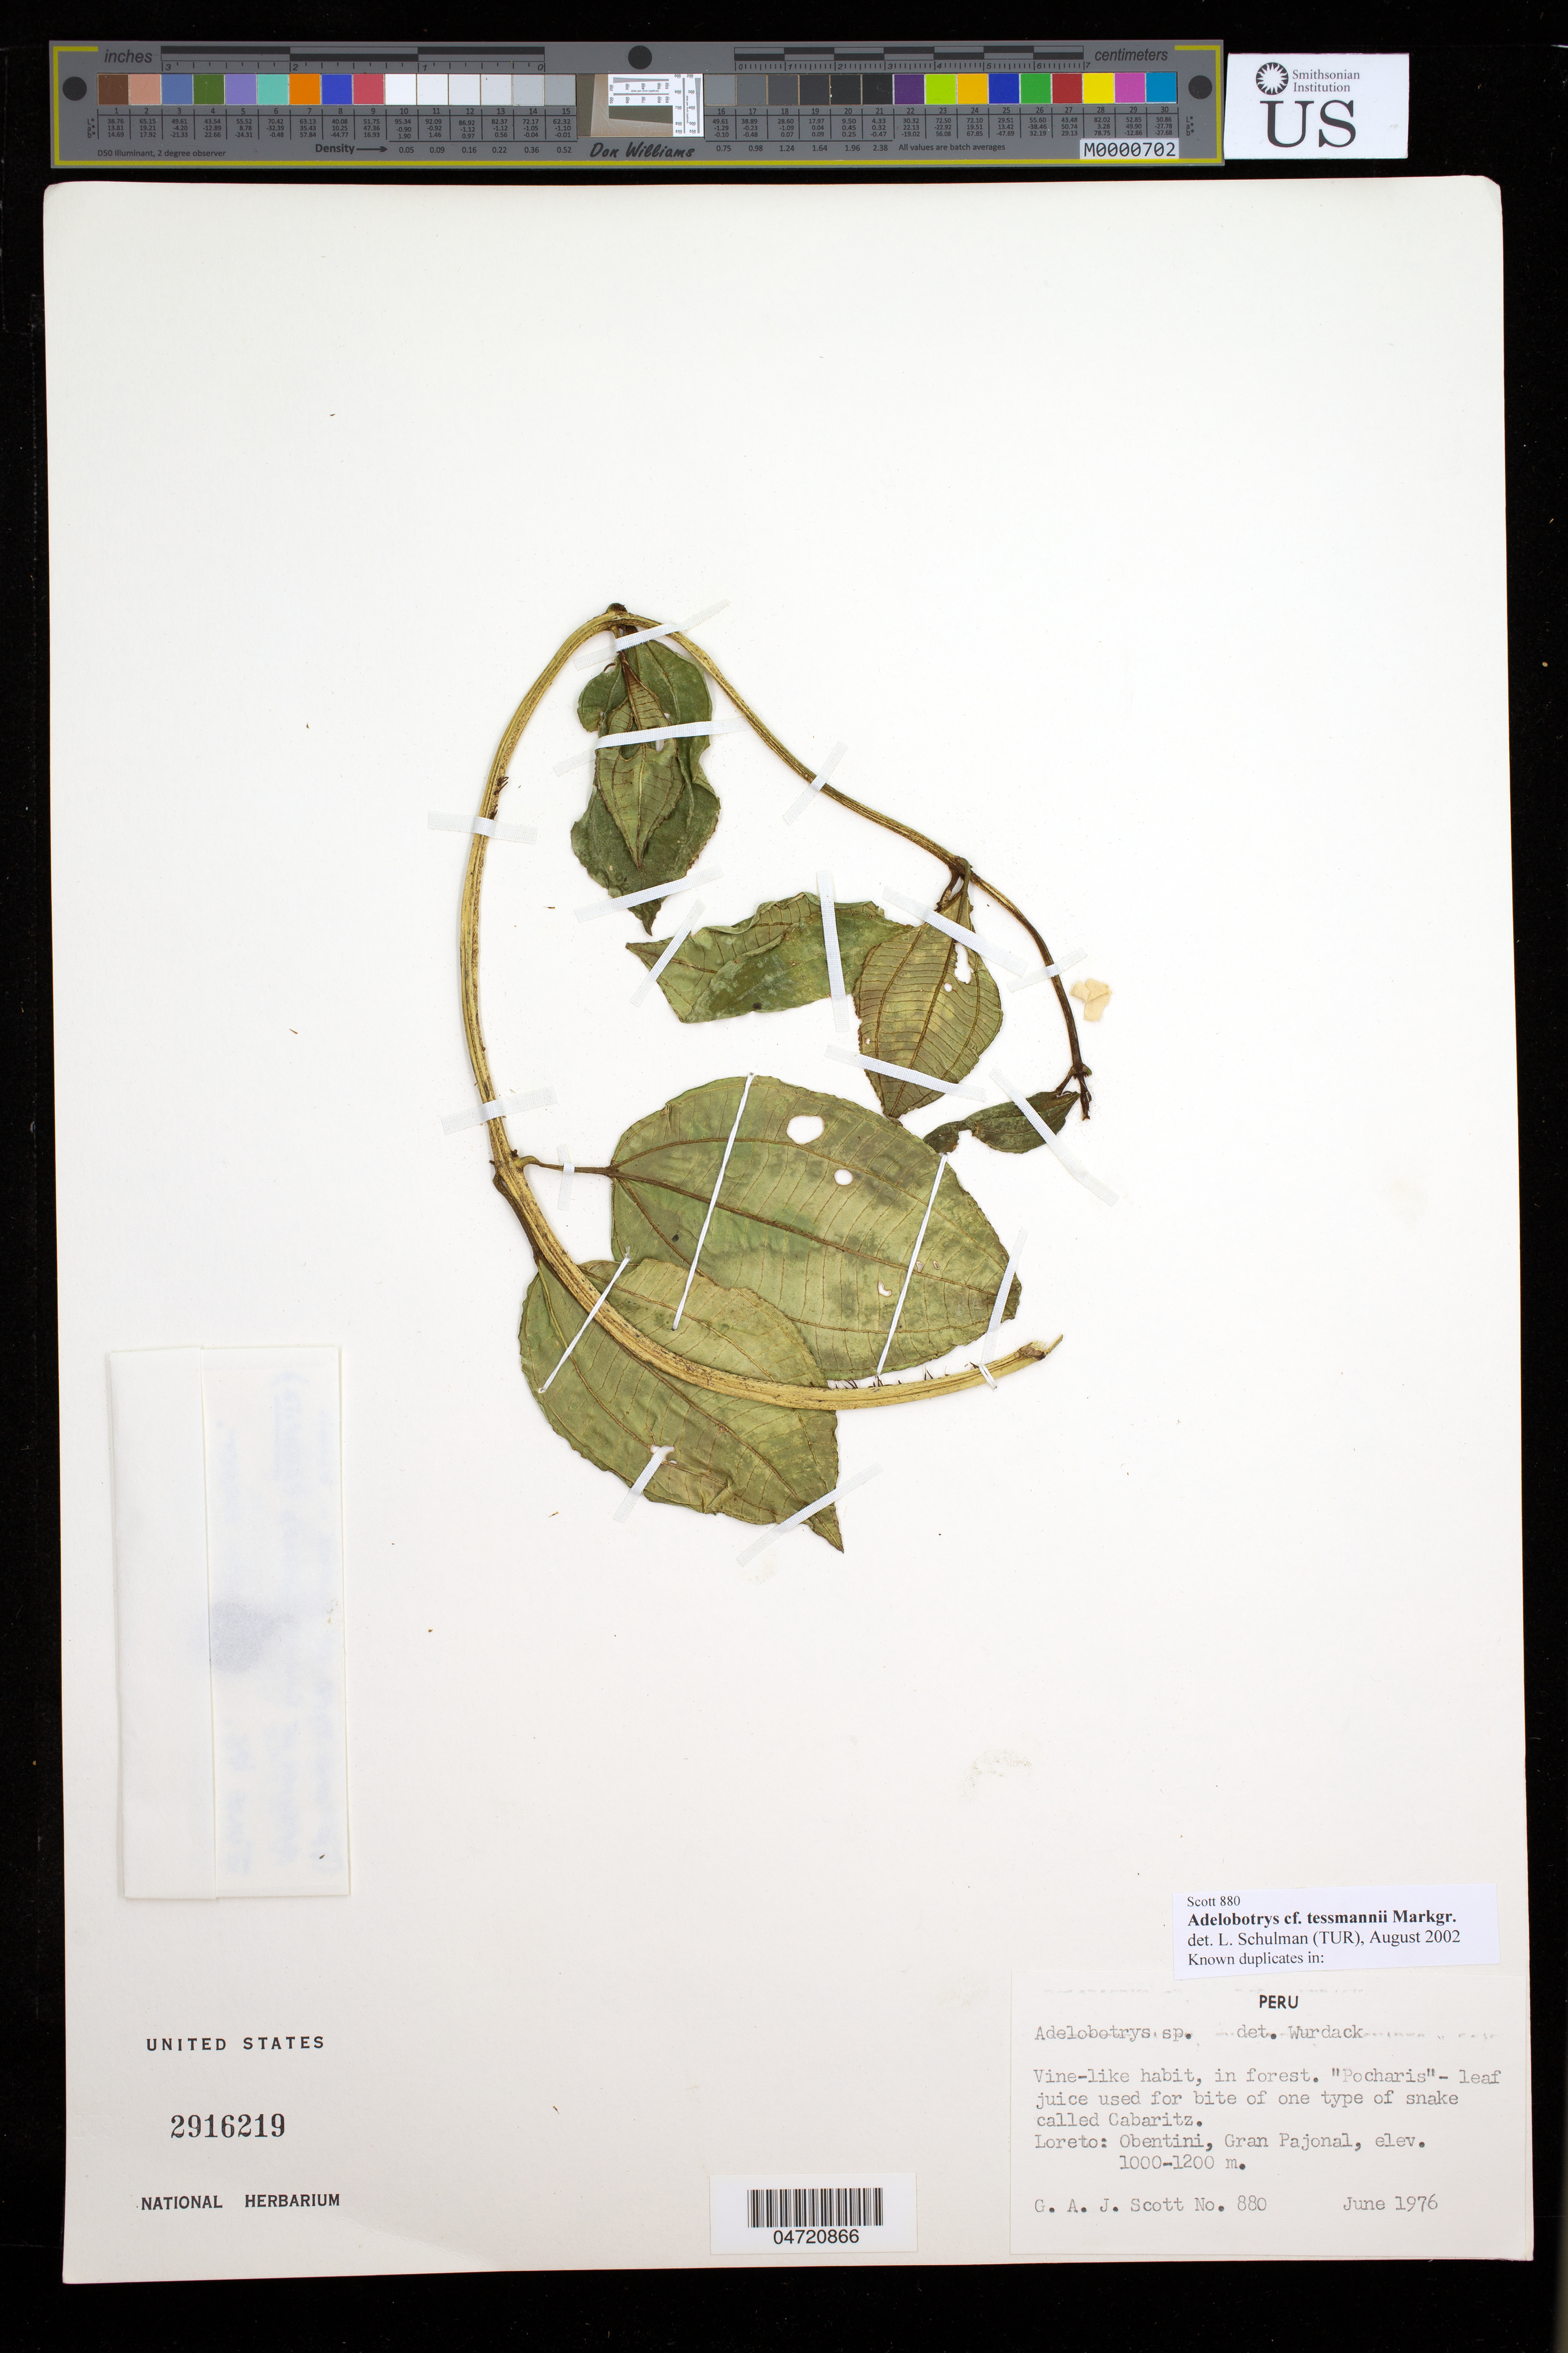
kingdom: Plantae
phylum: Tracheophyta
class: Magnoliopsida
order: Myrtales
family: Melastomataceae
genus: Adelobotrys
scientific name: Adelobotrys tessmannii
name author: Markgr.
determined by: Schulman, Leif, (TUR), University of Turku (FINLAND)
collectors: G. Scott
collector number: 880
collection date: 1976-06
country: Peru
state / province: Loreto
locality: Obentini, Gran Pajonal.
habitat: In forest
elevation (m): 1000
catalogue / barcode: US 2916219